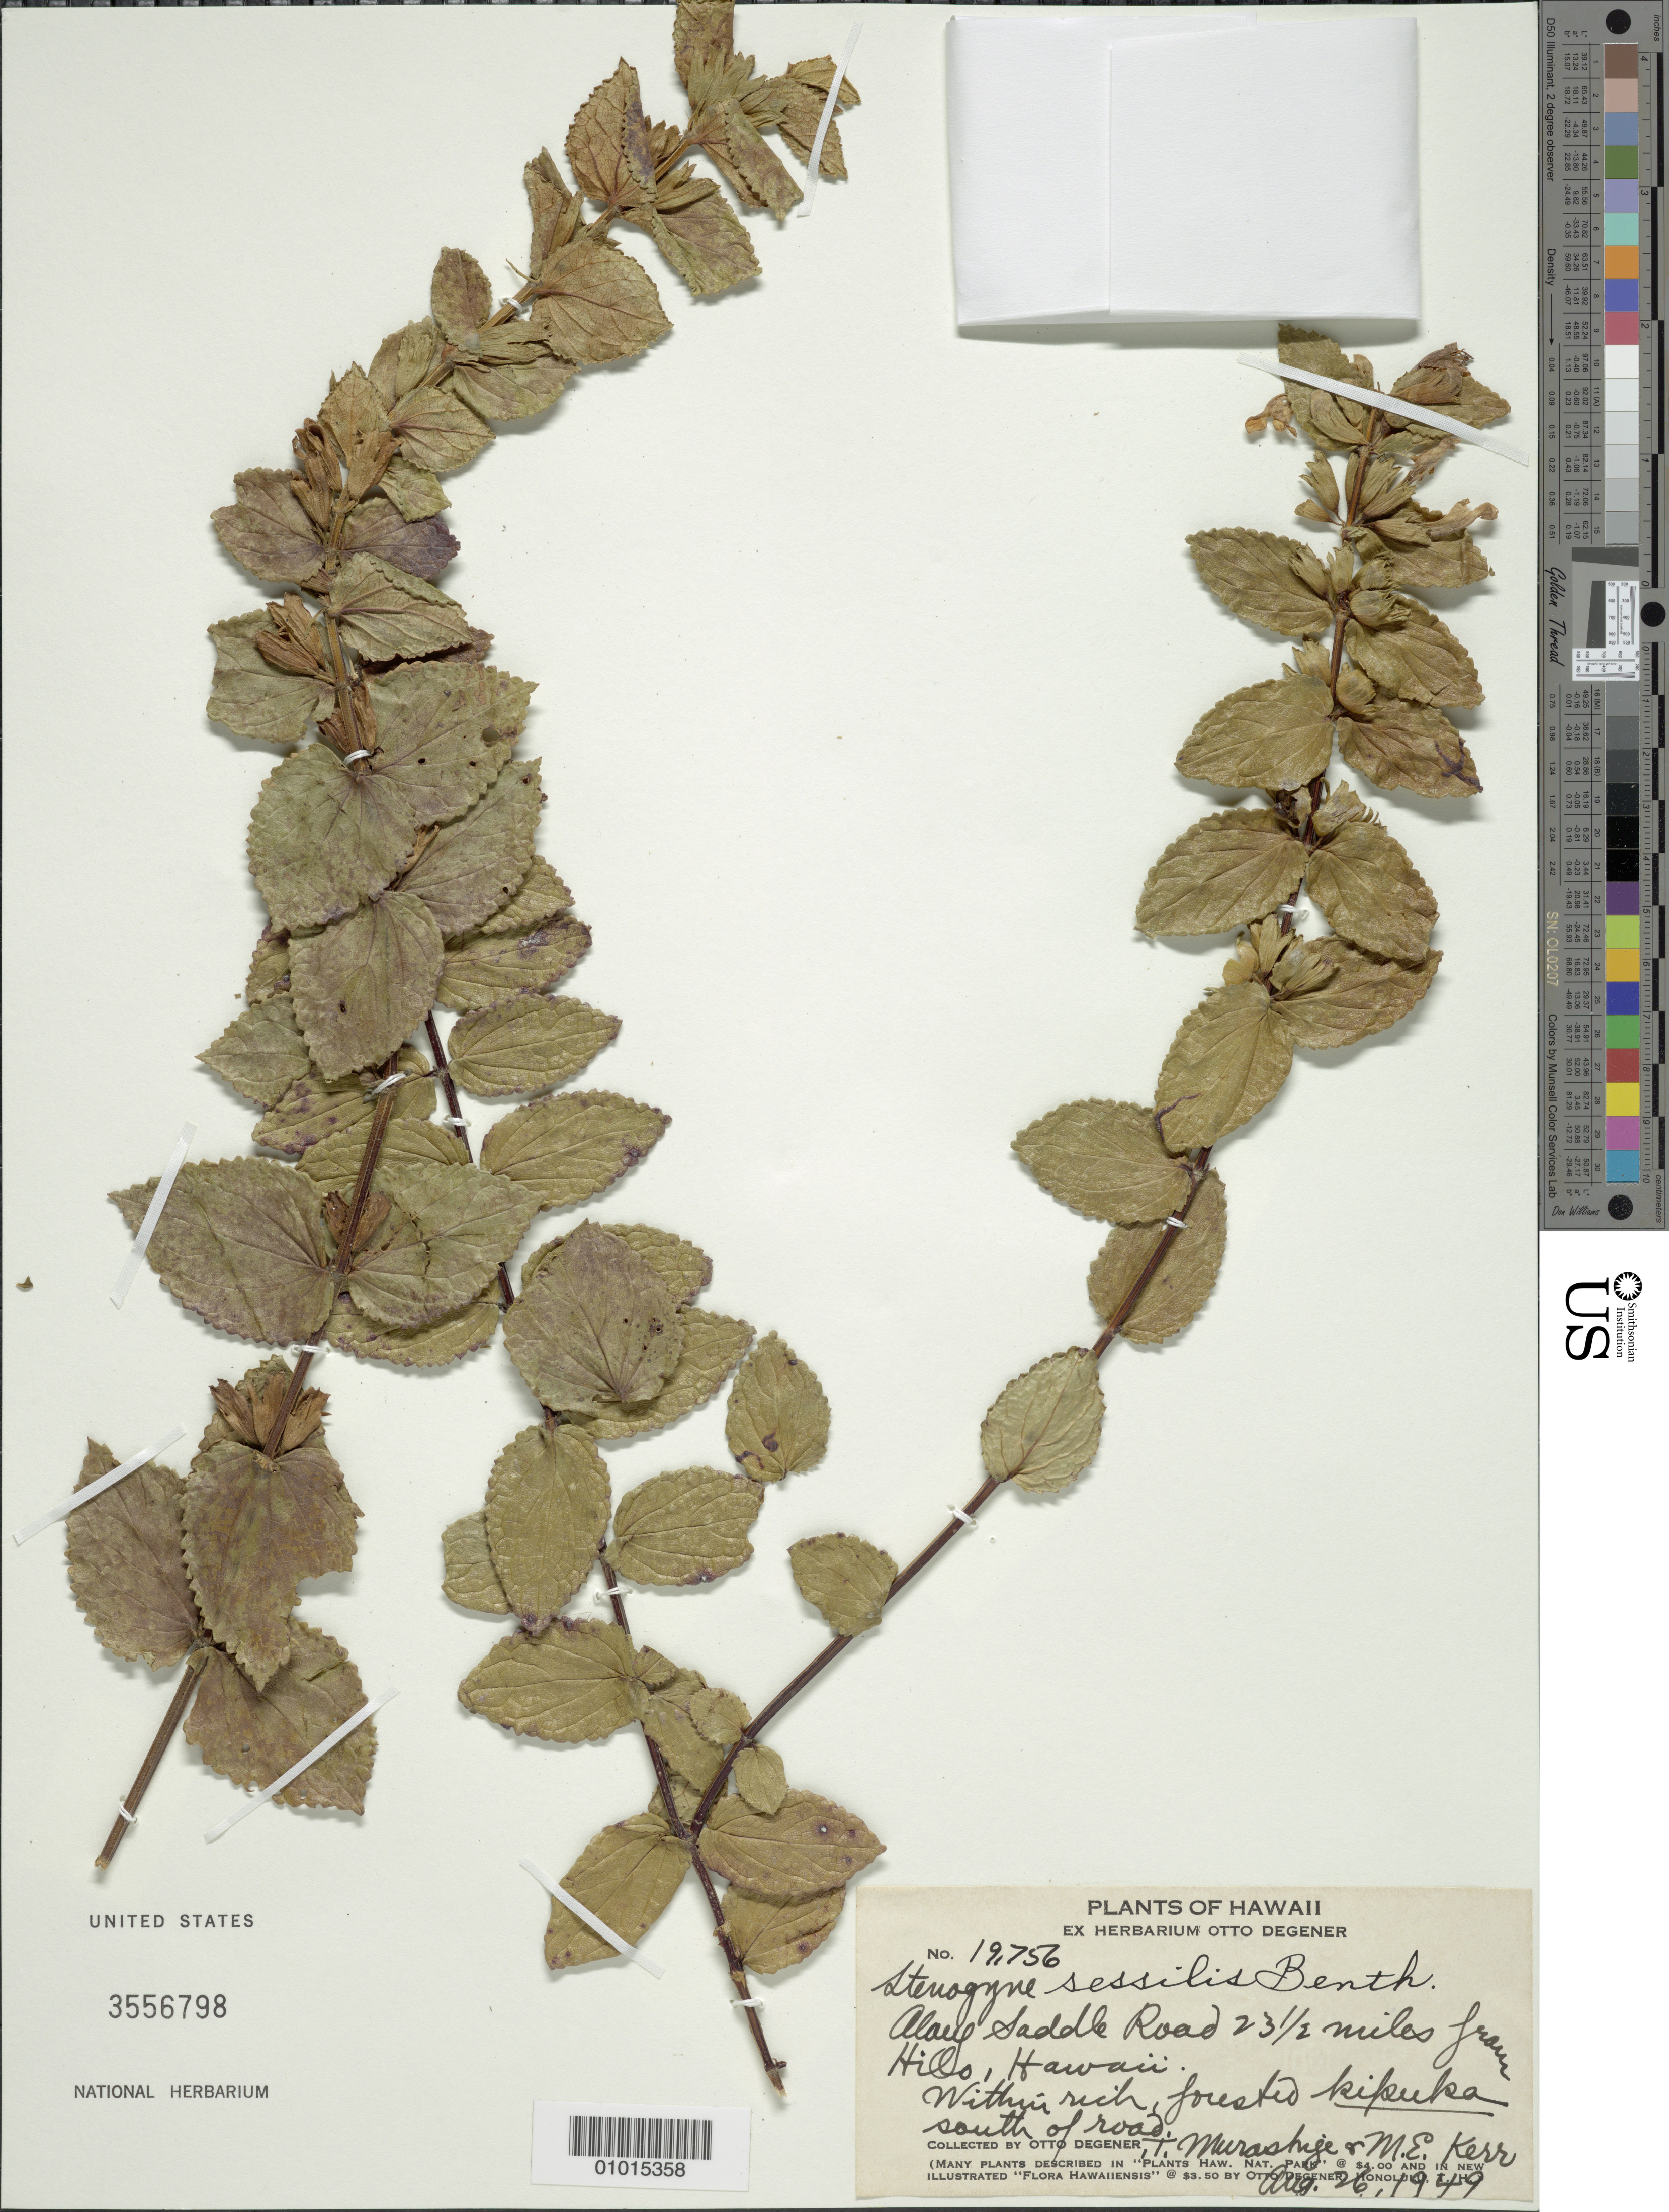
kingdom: Plantae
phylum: Tracheophyta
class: Magnoliopsida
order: Lamiales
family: Lamiaceae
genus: Stenogyne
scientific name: Stenogyne sessilis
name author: Benth.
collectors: O. Degener & T. Murashige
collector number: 19756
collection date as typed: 26 Aug 1949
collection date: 1949-08-26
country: United States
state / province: Hawaii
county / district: Hawaii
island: Hawaii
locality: Waimea Canyon State Park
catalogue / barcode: US 3556798